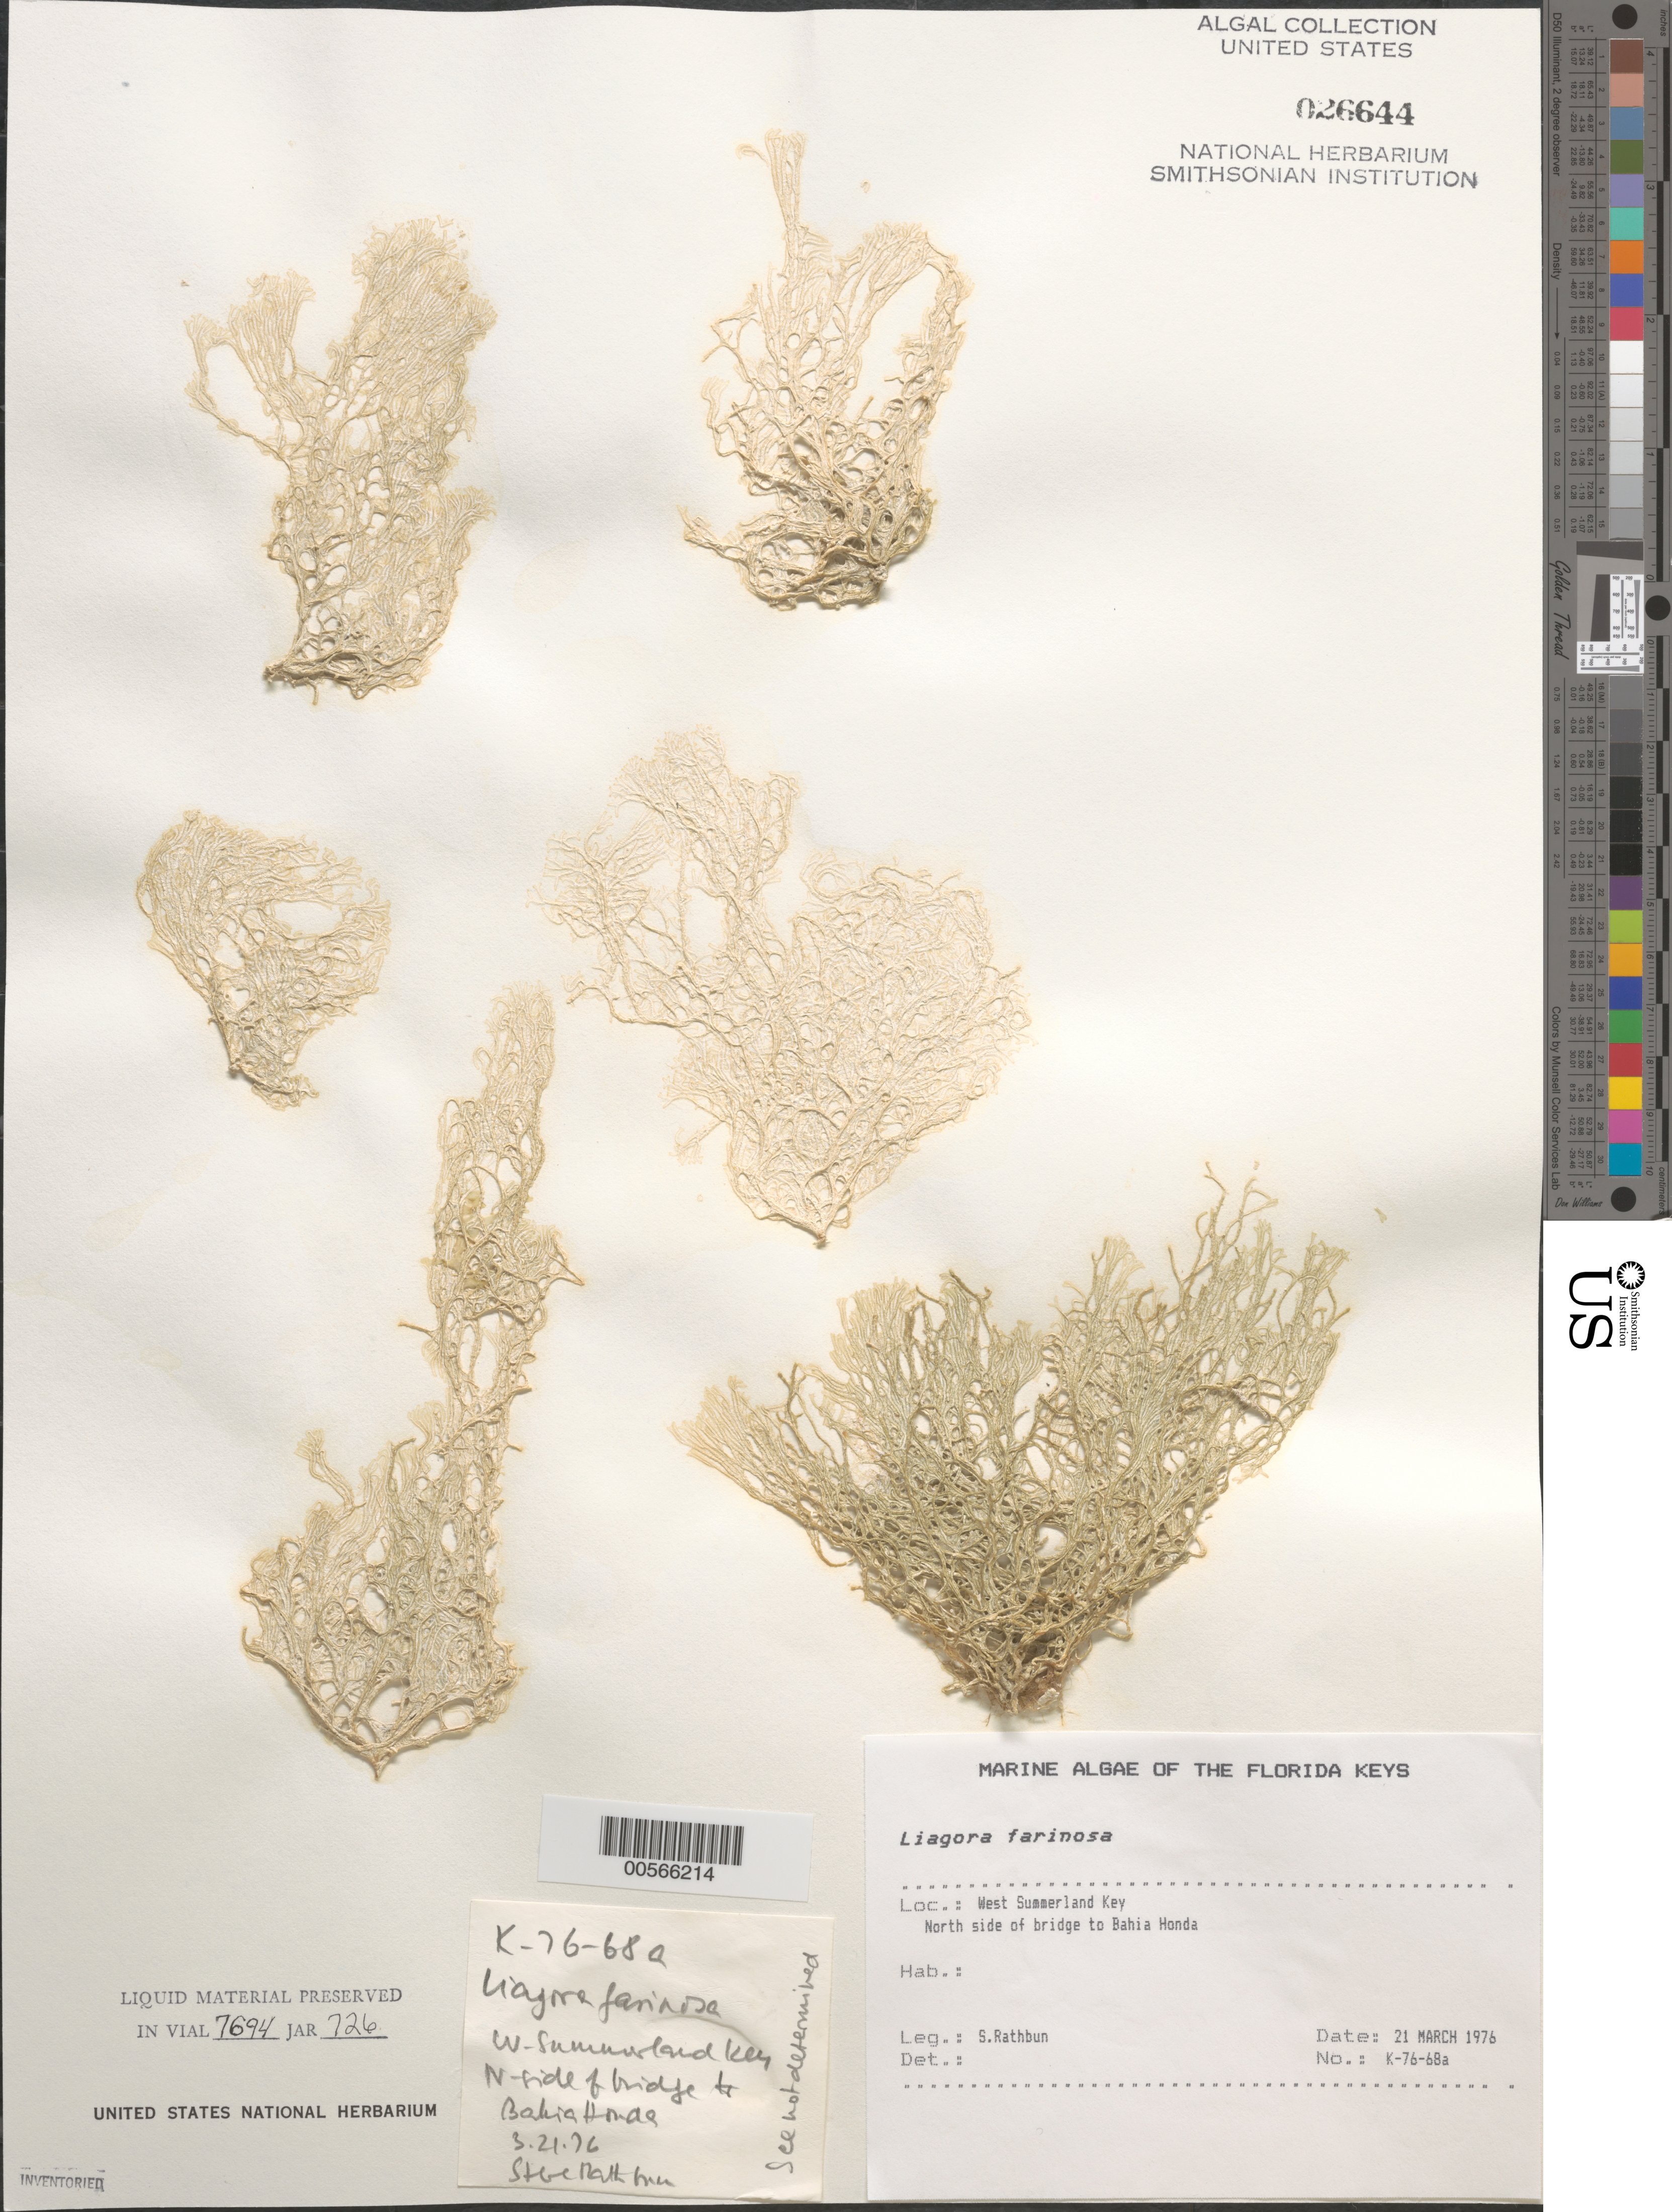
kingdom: Plantae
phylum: Rhodophyta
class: Florideophyceae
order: Nemaliales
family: Liagoraceae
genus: Liagora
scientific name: Liagora farinosa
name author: J.V.Lamouroux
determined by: Humm, Harold J.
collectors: S. Ruthbun & H. J. Humm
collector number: K-76-68a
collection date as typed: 21 Mar 1976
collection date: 1976-03-21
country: United States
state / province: Florida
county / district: Monroe County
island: West Summerland Key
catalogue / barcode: US 26644